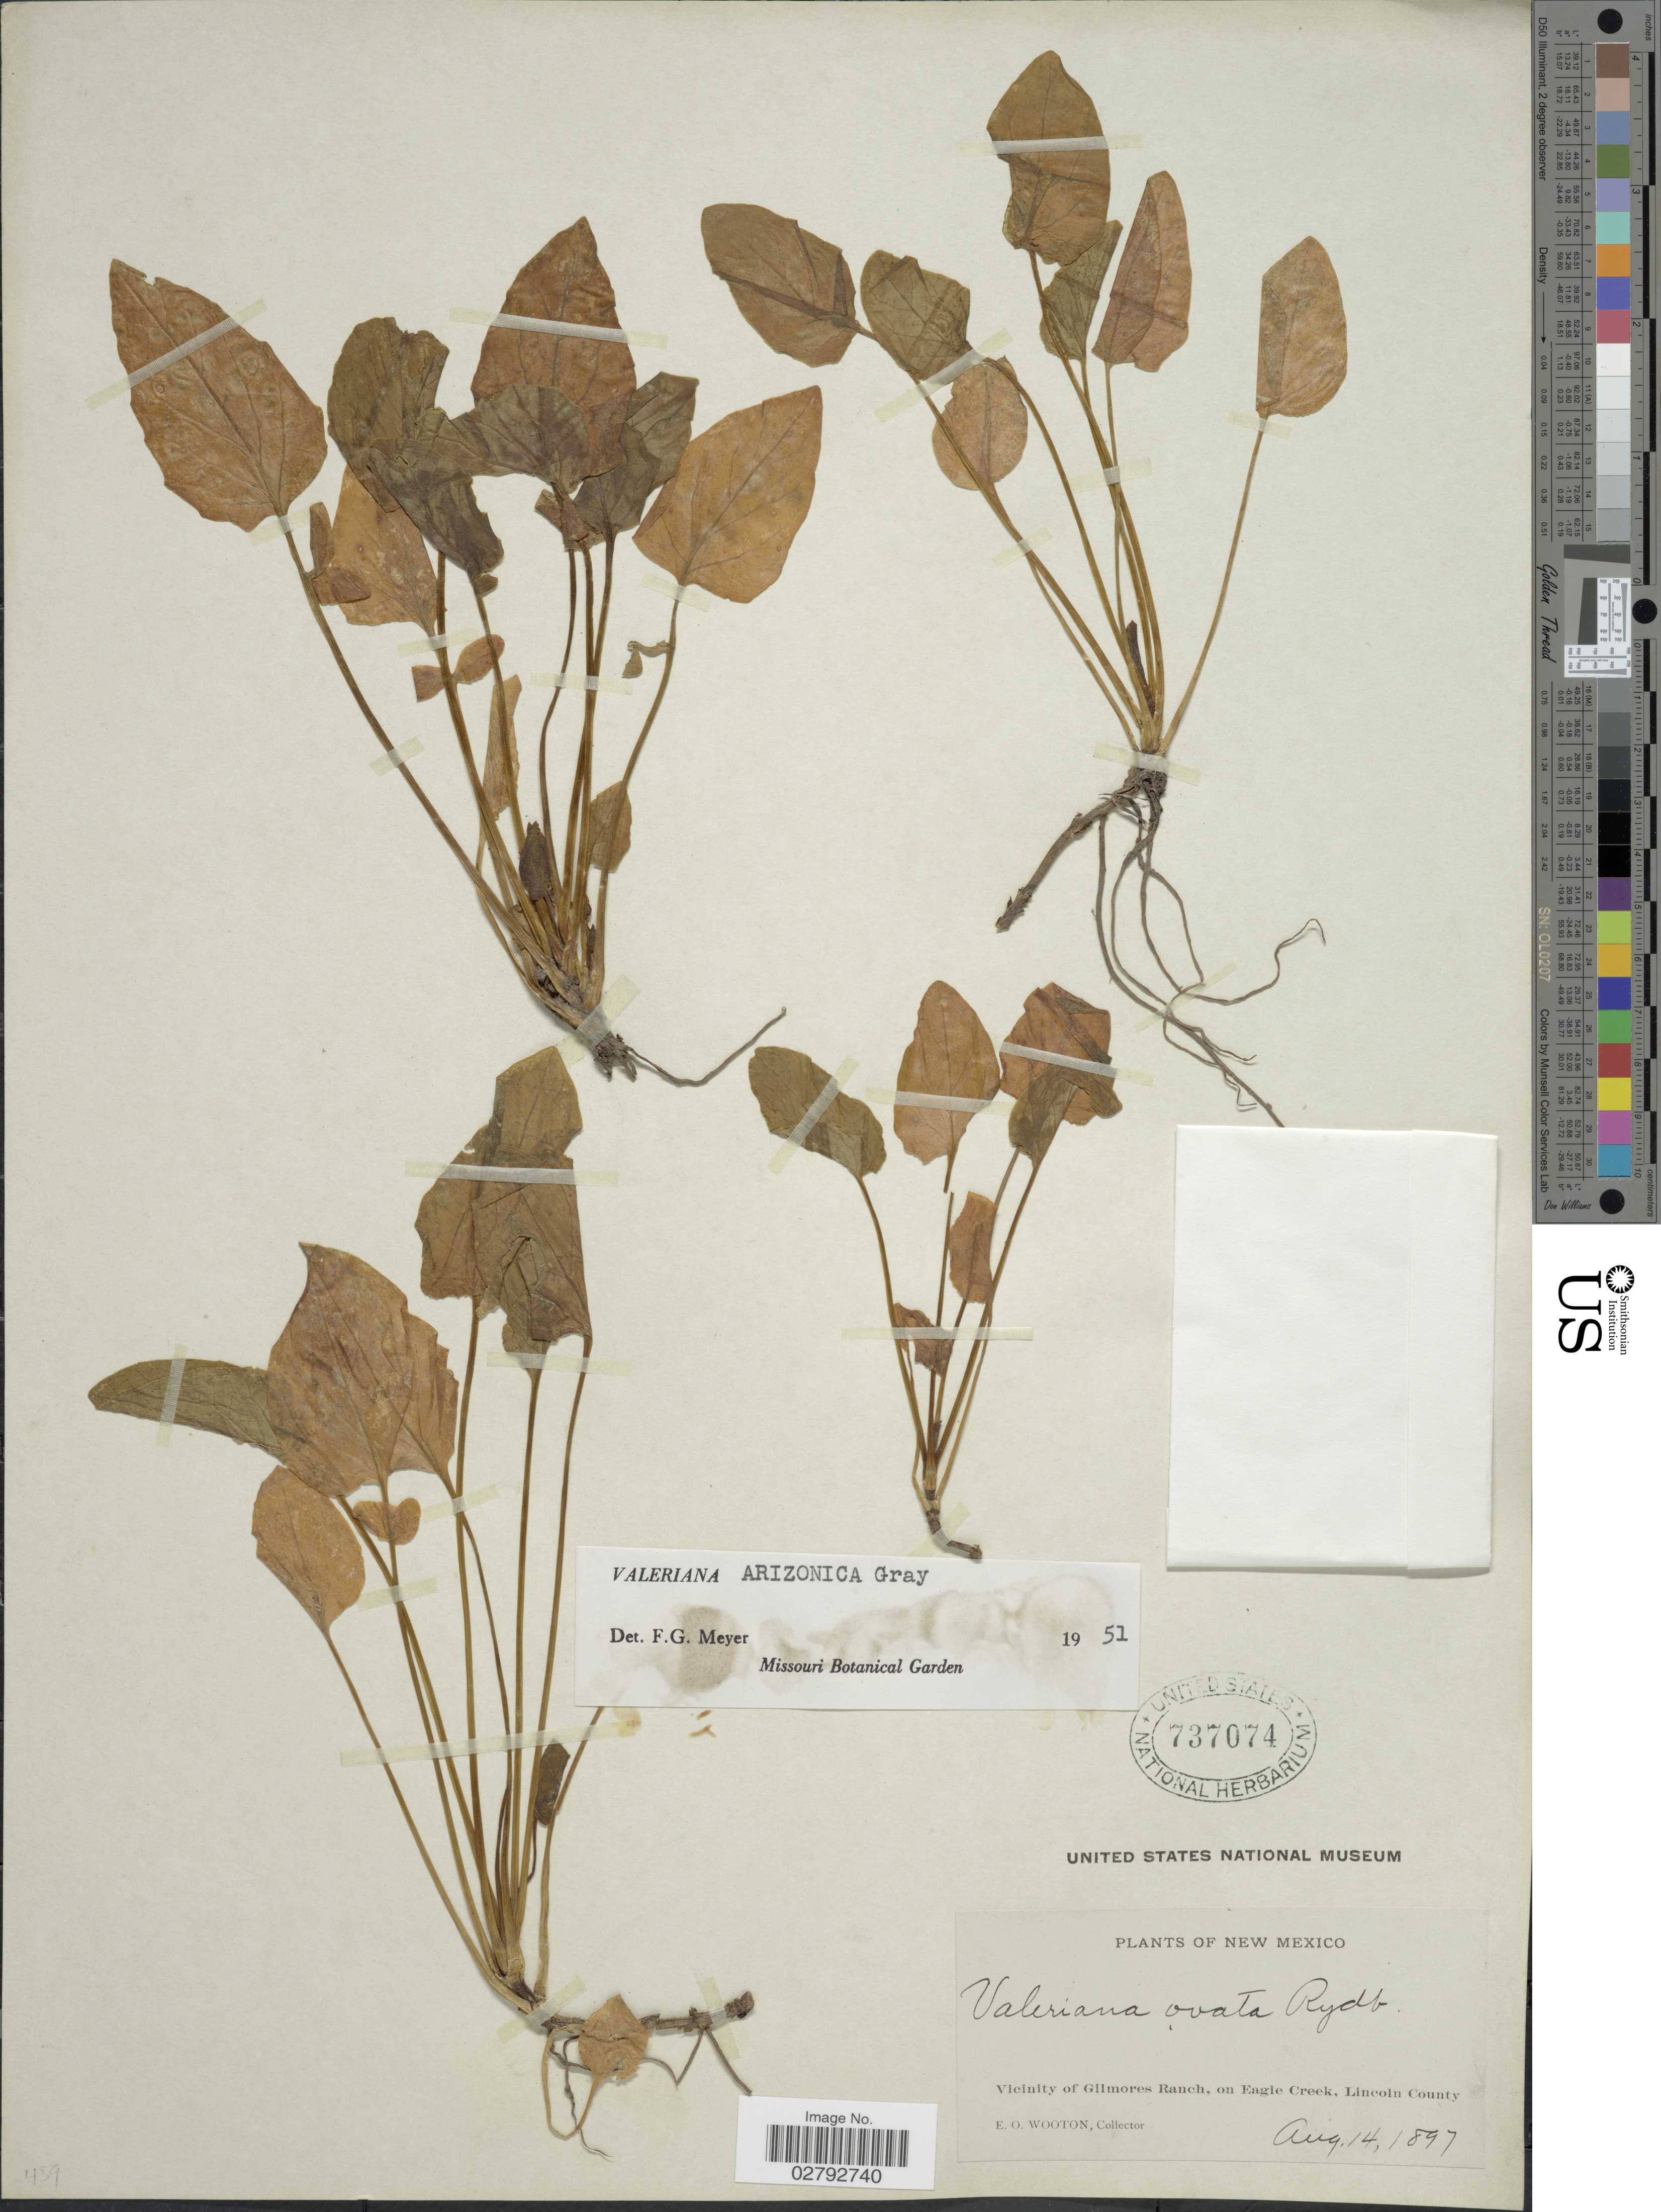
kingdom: Plantae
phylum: Tracheophyta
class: Magnoliopsida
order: Dipsacales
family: Caprifoliaceae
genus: Valeriana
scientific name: Valeriana arizonica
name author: A. Gray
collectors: E. O. Wooton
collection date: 1897-08-14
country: United States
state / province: New Mexico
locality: Vicinity of Gilmores Ranch, on Eagle Creek, Lincoln County.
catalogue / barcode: US 737074